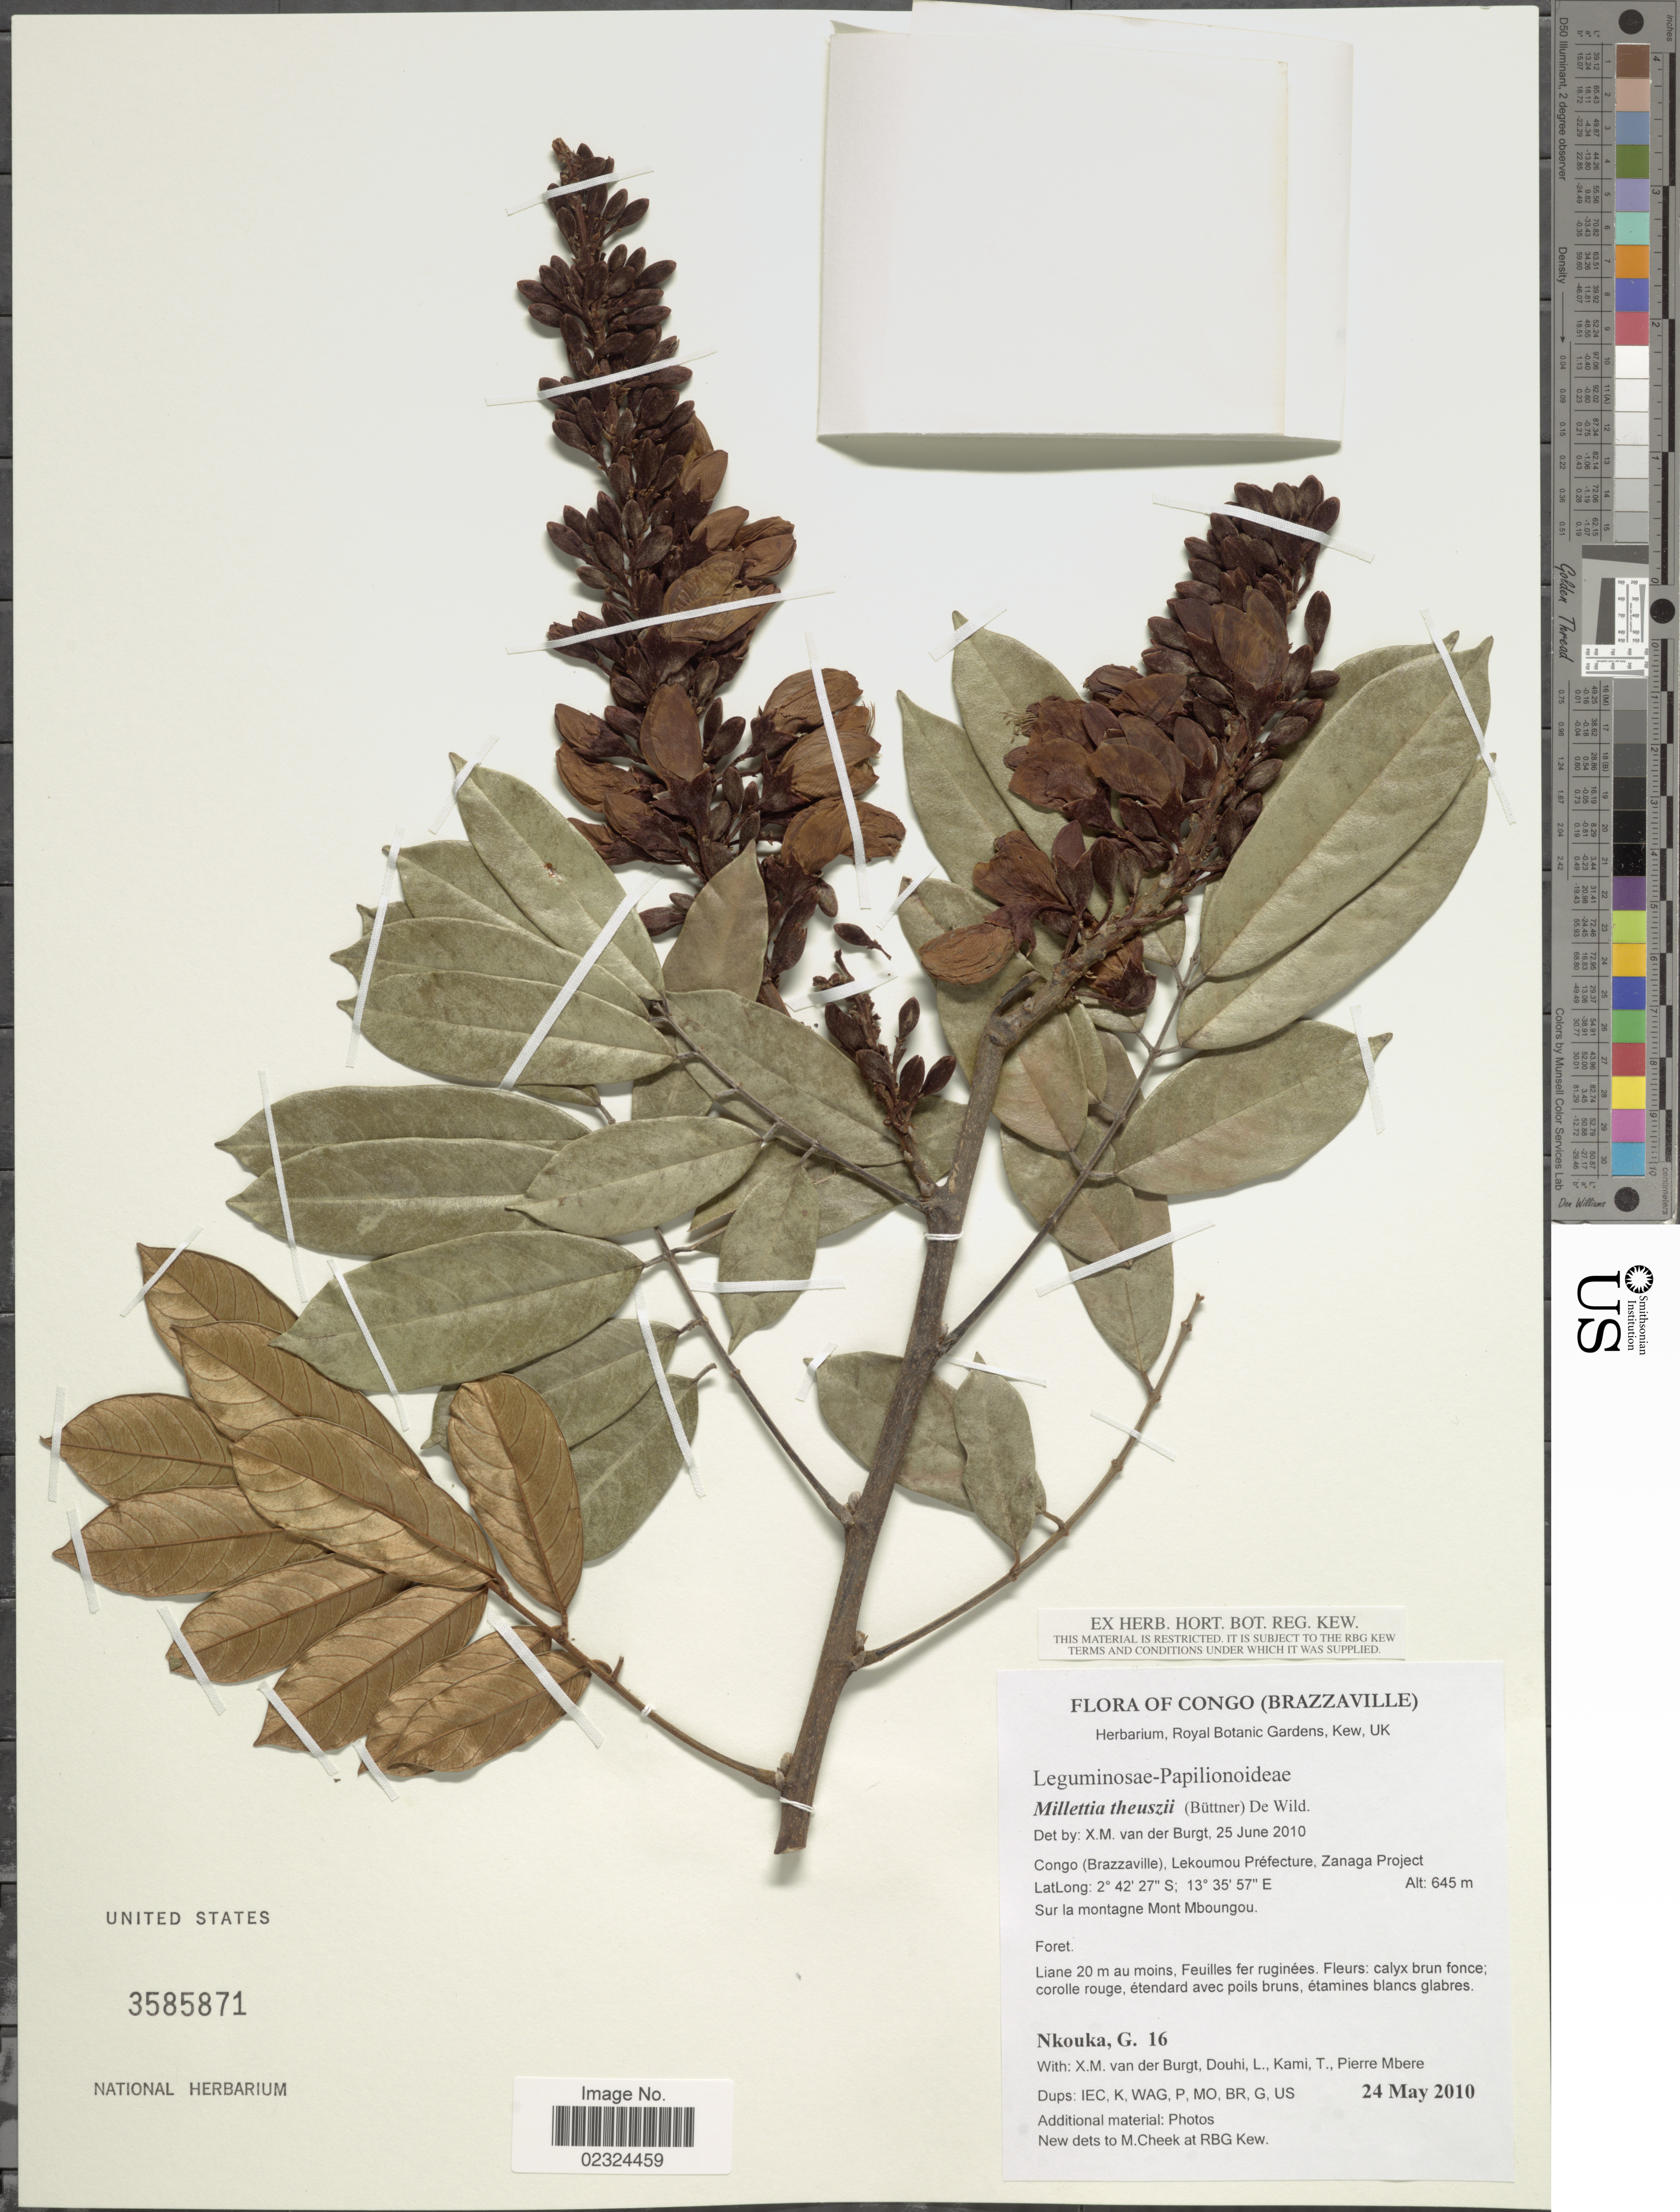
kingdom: Plantae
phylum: Tracheophyta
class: Magnoliopsida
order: Fabales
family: Fabaceae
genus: Millettia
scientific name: Millettia theuszii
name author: (Büttner) De Wild.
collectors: G. Nkouka, X. M. van der Burgt, L. Douhi, T. Kami & P. Mbere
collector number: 16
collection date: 2010-05-24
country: Congo, Republic of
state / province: Lekoumou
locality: Congo, Lekoumou Prefecture, Zanaga Project. Sur la montagne Mont Mboungou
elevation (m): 645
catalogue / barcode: US 3585871